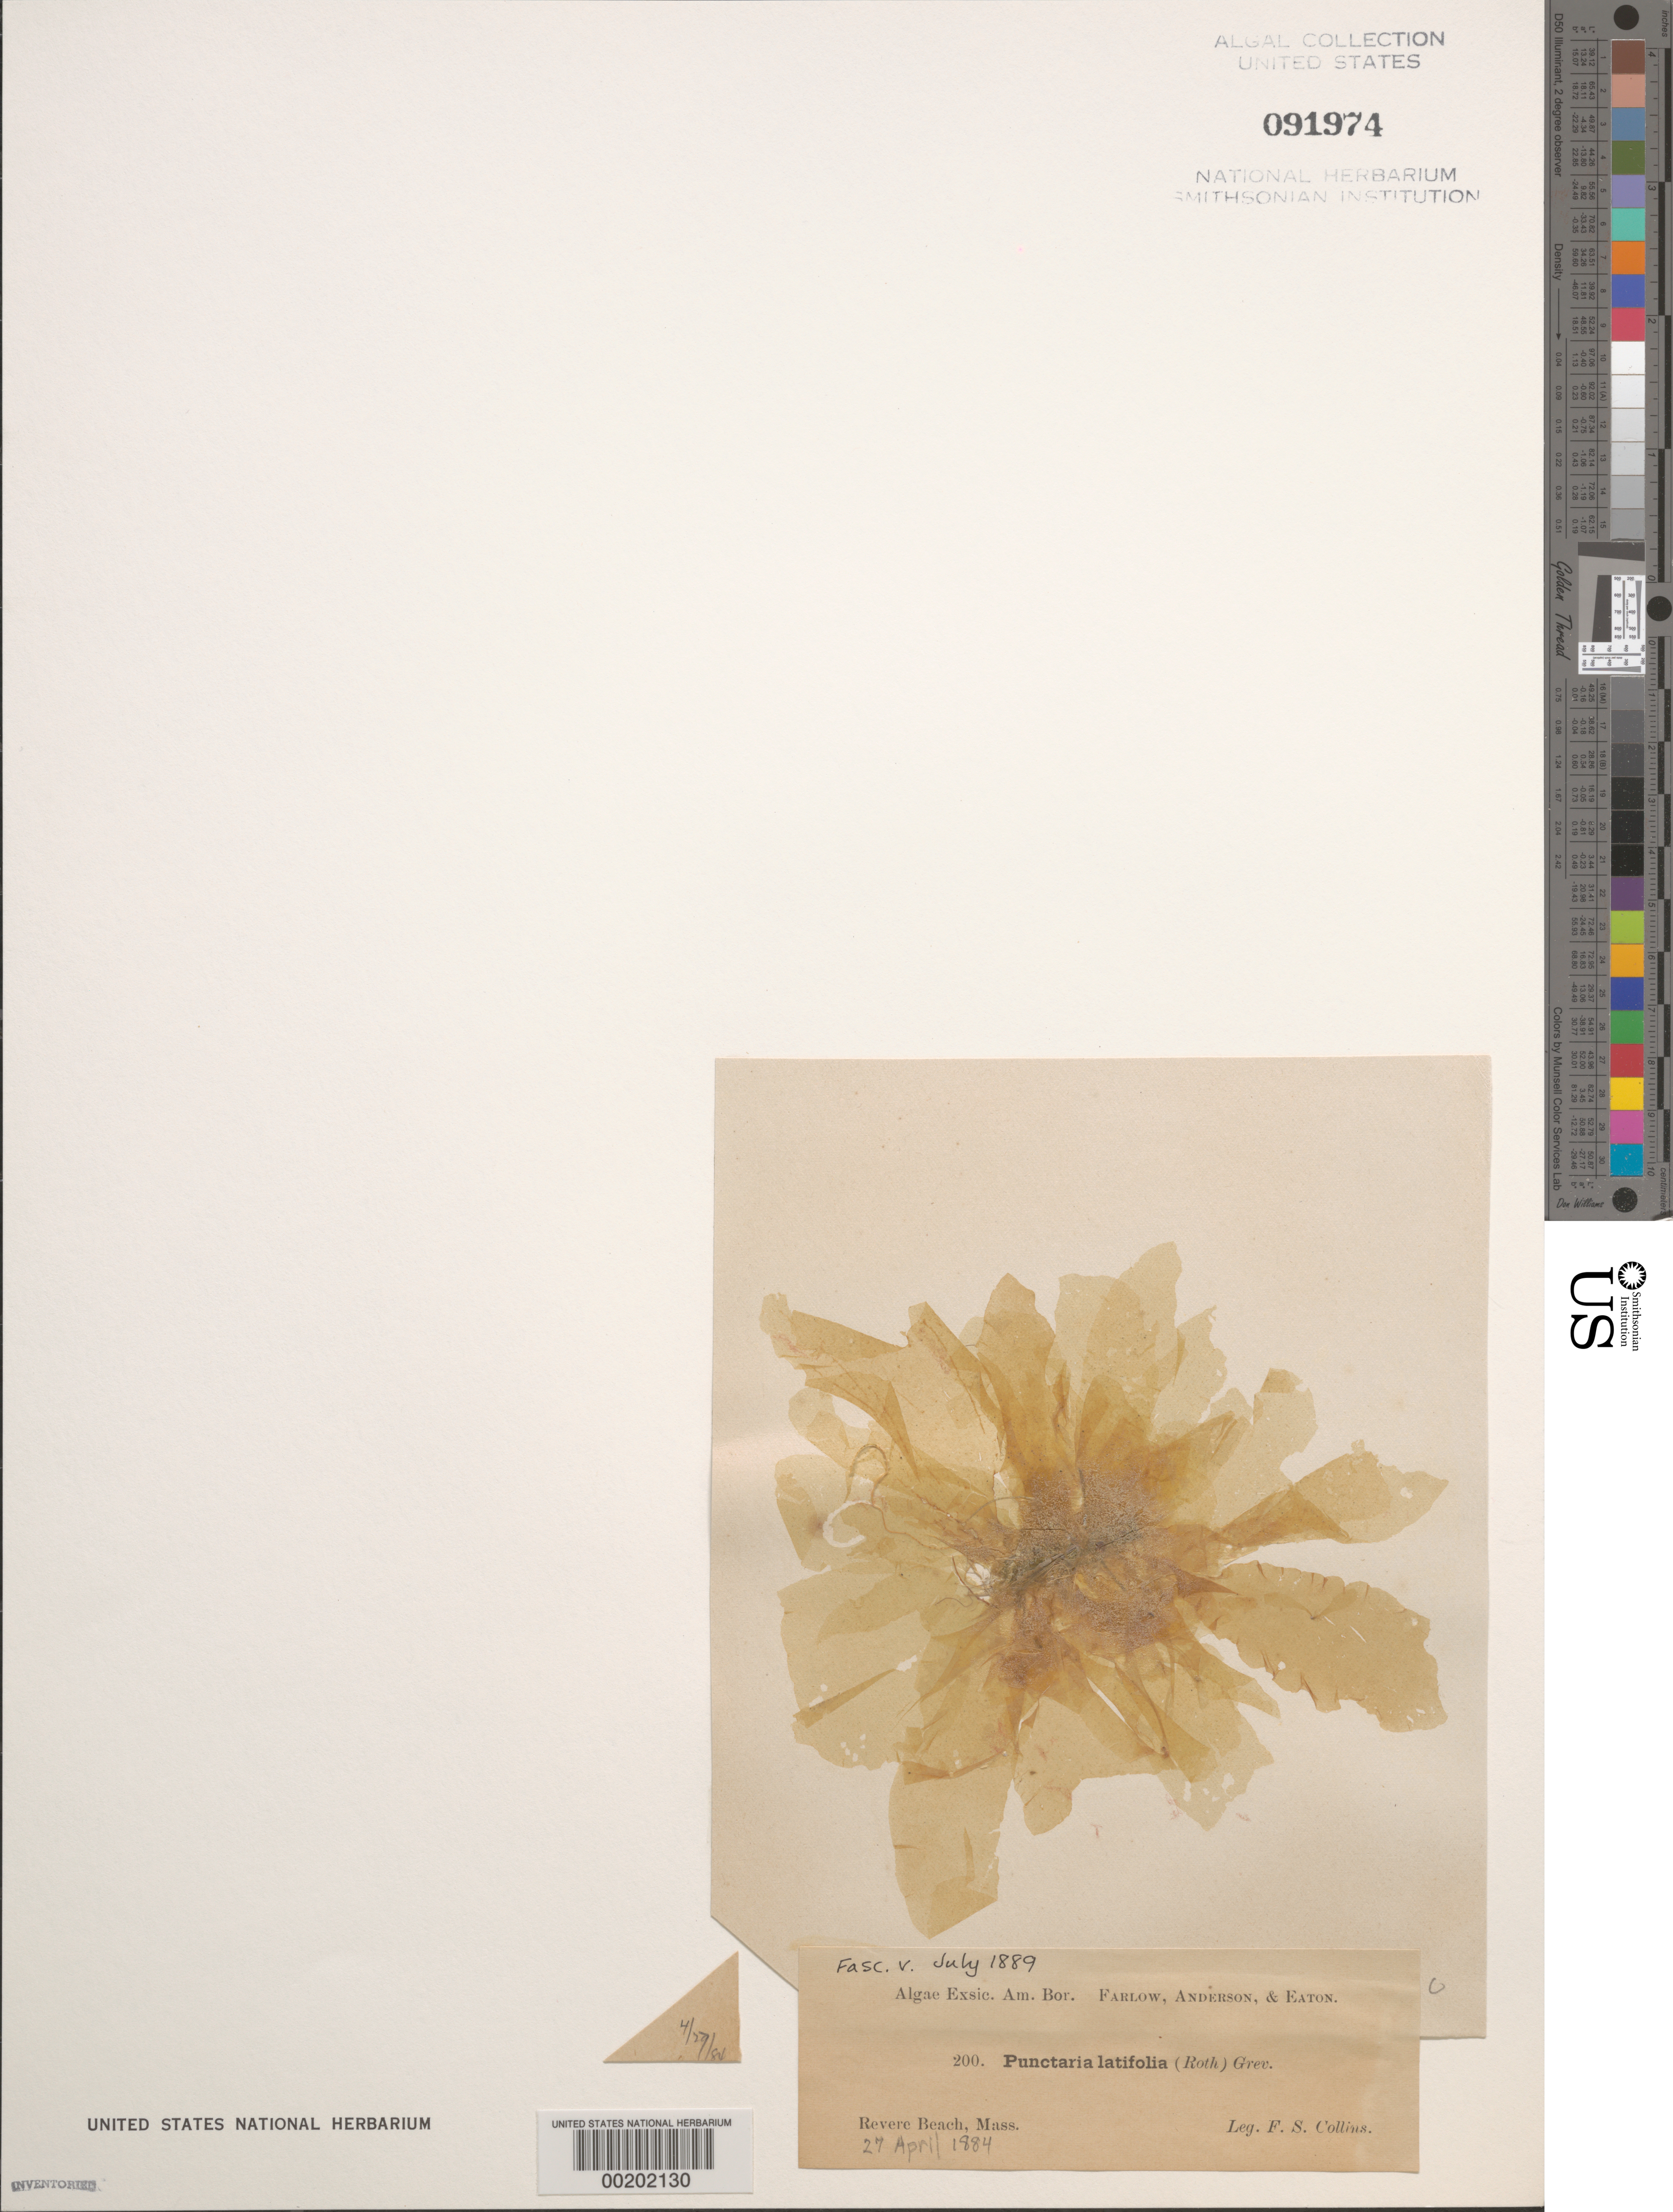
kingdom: Chromista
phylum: Ochrophyta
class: Phaeophyceae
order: Dictyosiphonales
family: Punctariaceae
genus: Punctaria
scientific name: Punctaria latifolia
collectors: F. Collins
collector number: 200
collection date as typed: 27 Apr 1884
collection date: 1884-04-27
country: United States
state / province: Massachusetts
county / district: Suffolk County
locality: Revere Beach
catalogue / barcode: US 91974